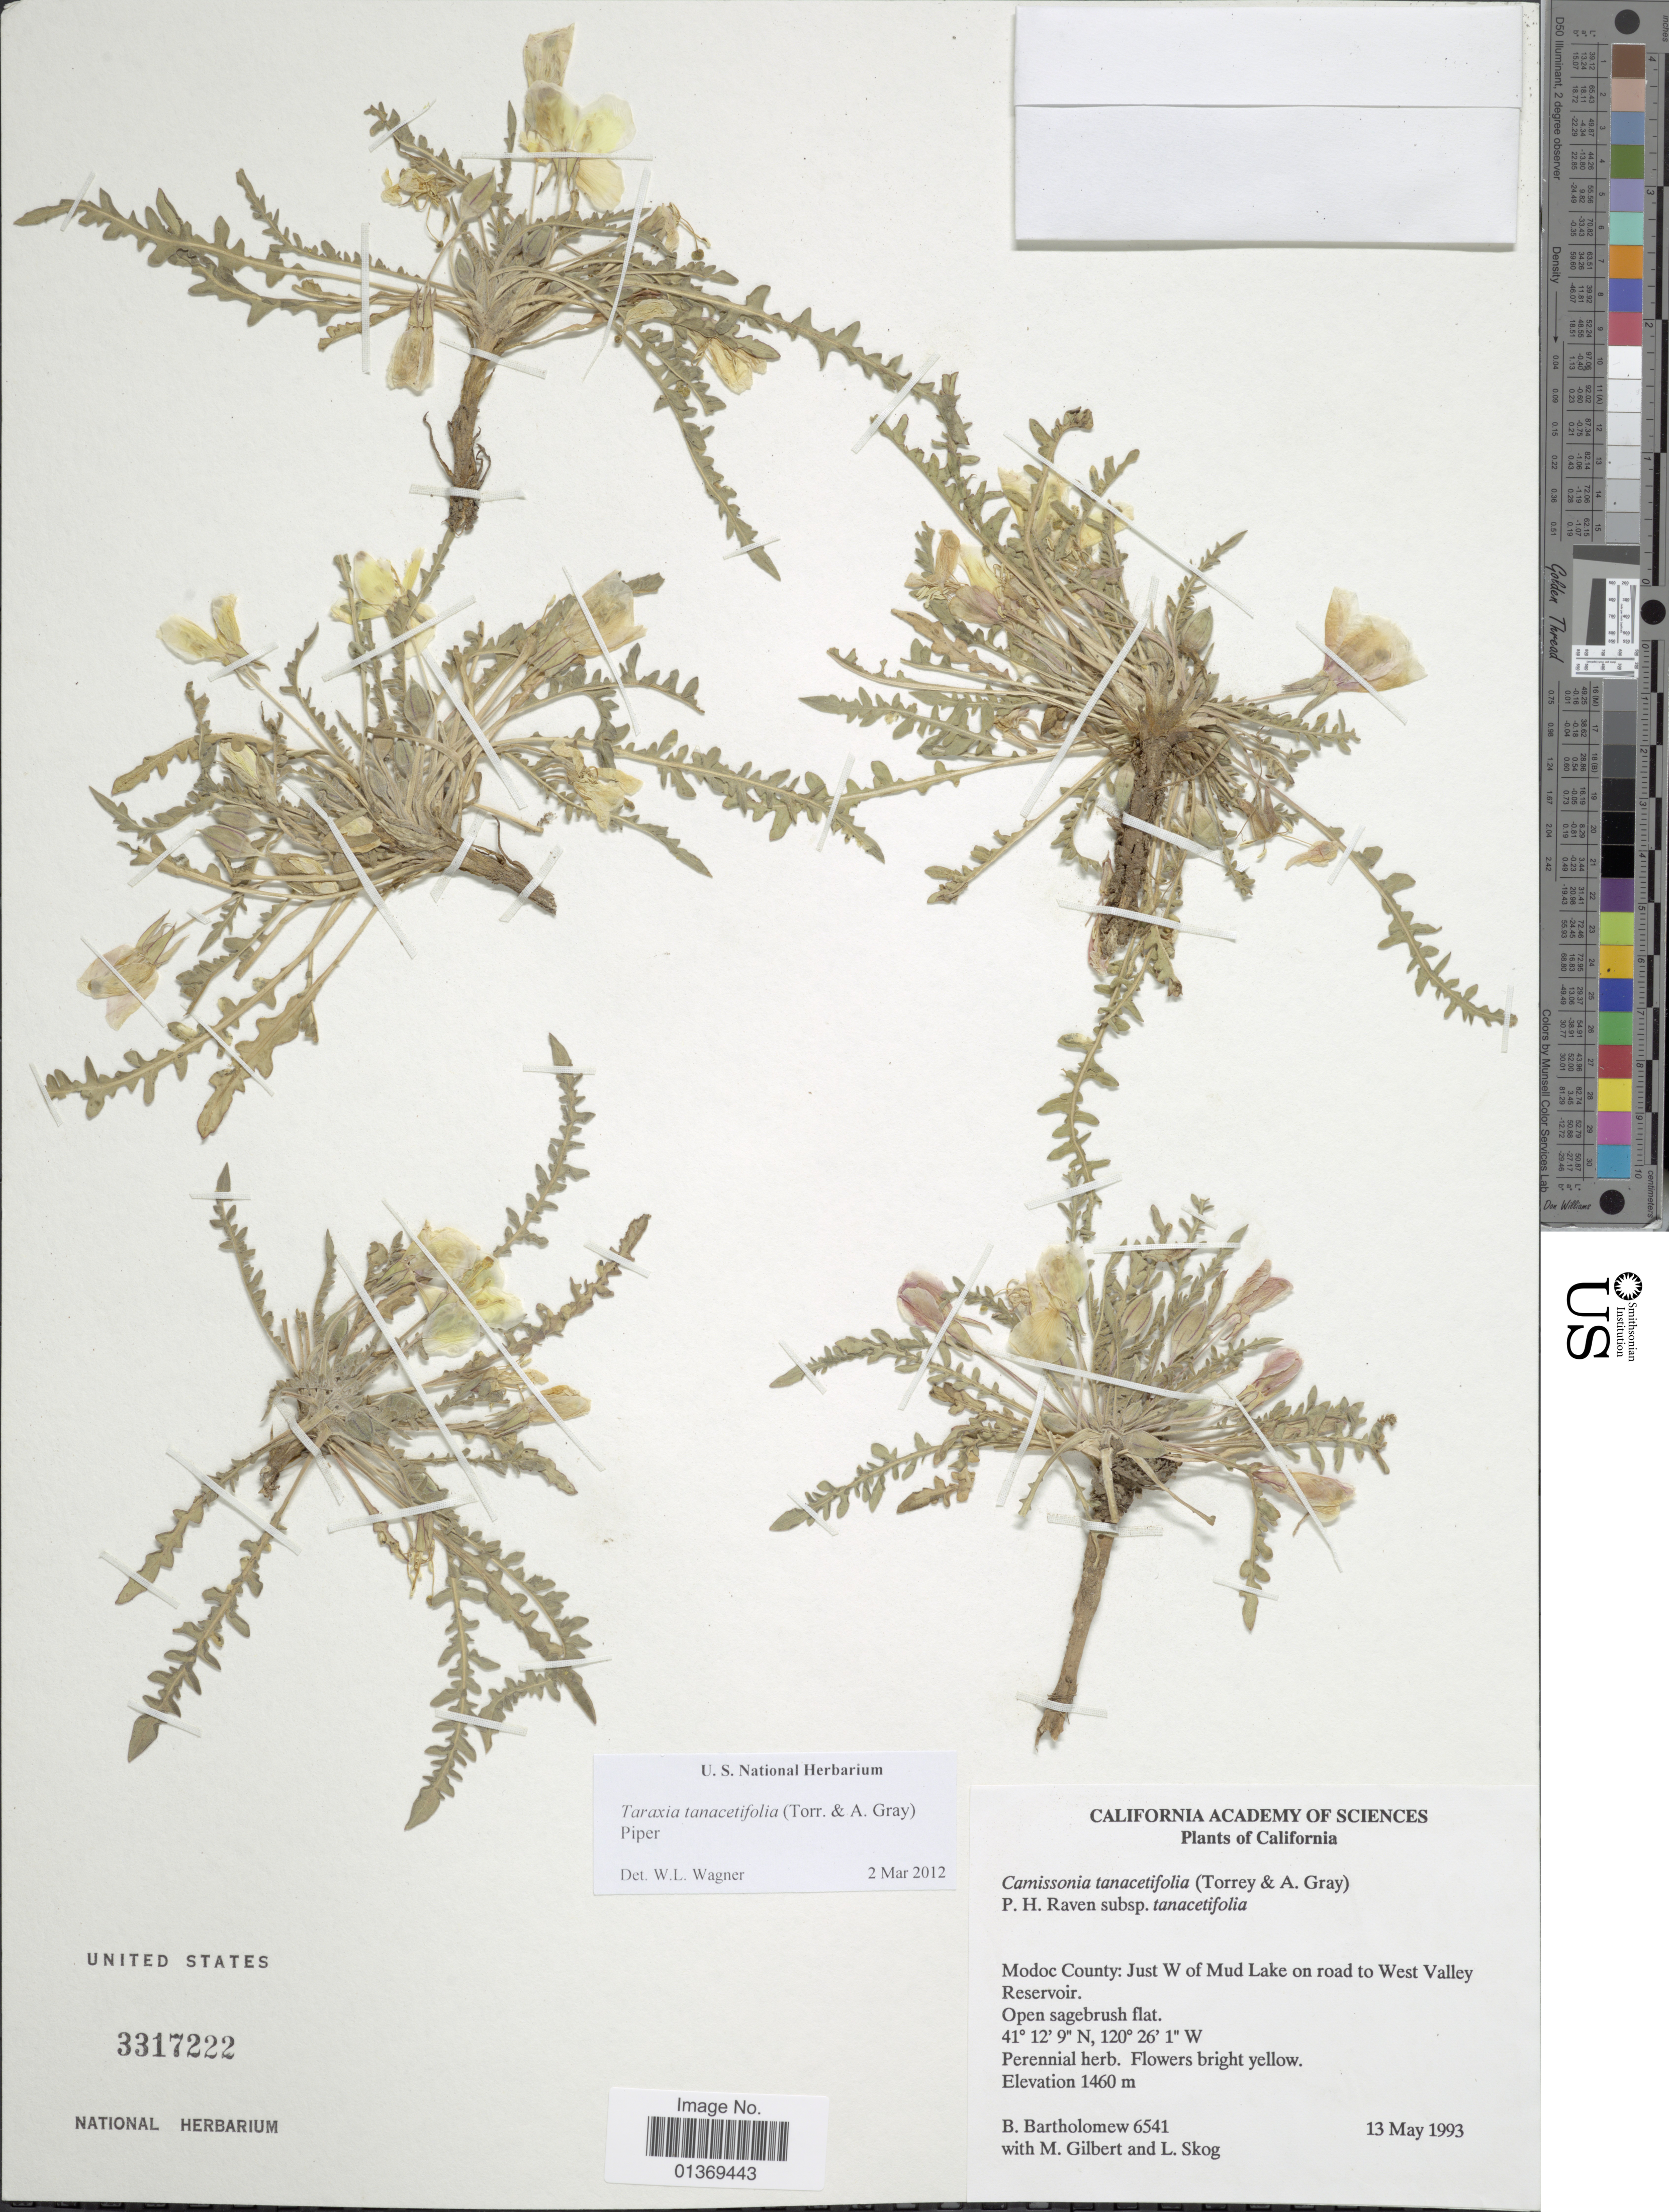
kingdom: Plantae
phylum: Tracheophyta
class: Magnoliopsida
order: Myrtales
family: Onagraceae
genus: Taraxia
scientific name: Taraxia tanacetifolia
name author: (Torr. & A. Gray) Piper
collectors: B. Bartholomew, M. Gilbert & L. E. Skog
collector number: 6541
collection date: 1993-05-13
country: United States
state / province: California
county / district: Modoc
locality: Modoc County: Just W of Mud Lake on road to West Valley Reservoir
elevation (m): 1460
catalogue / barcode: US 3317222